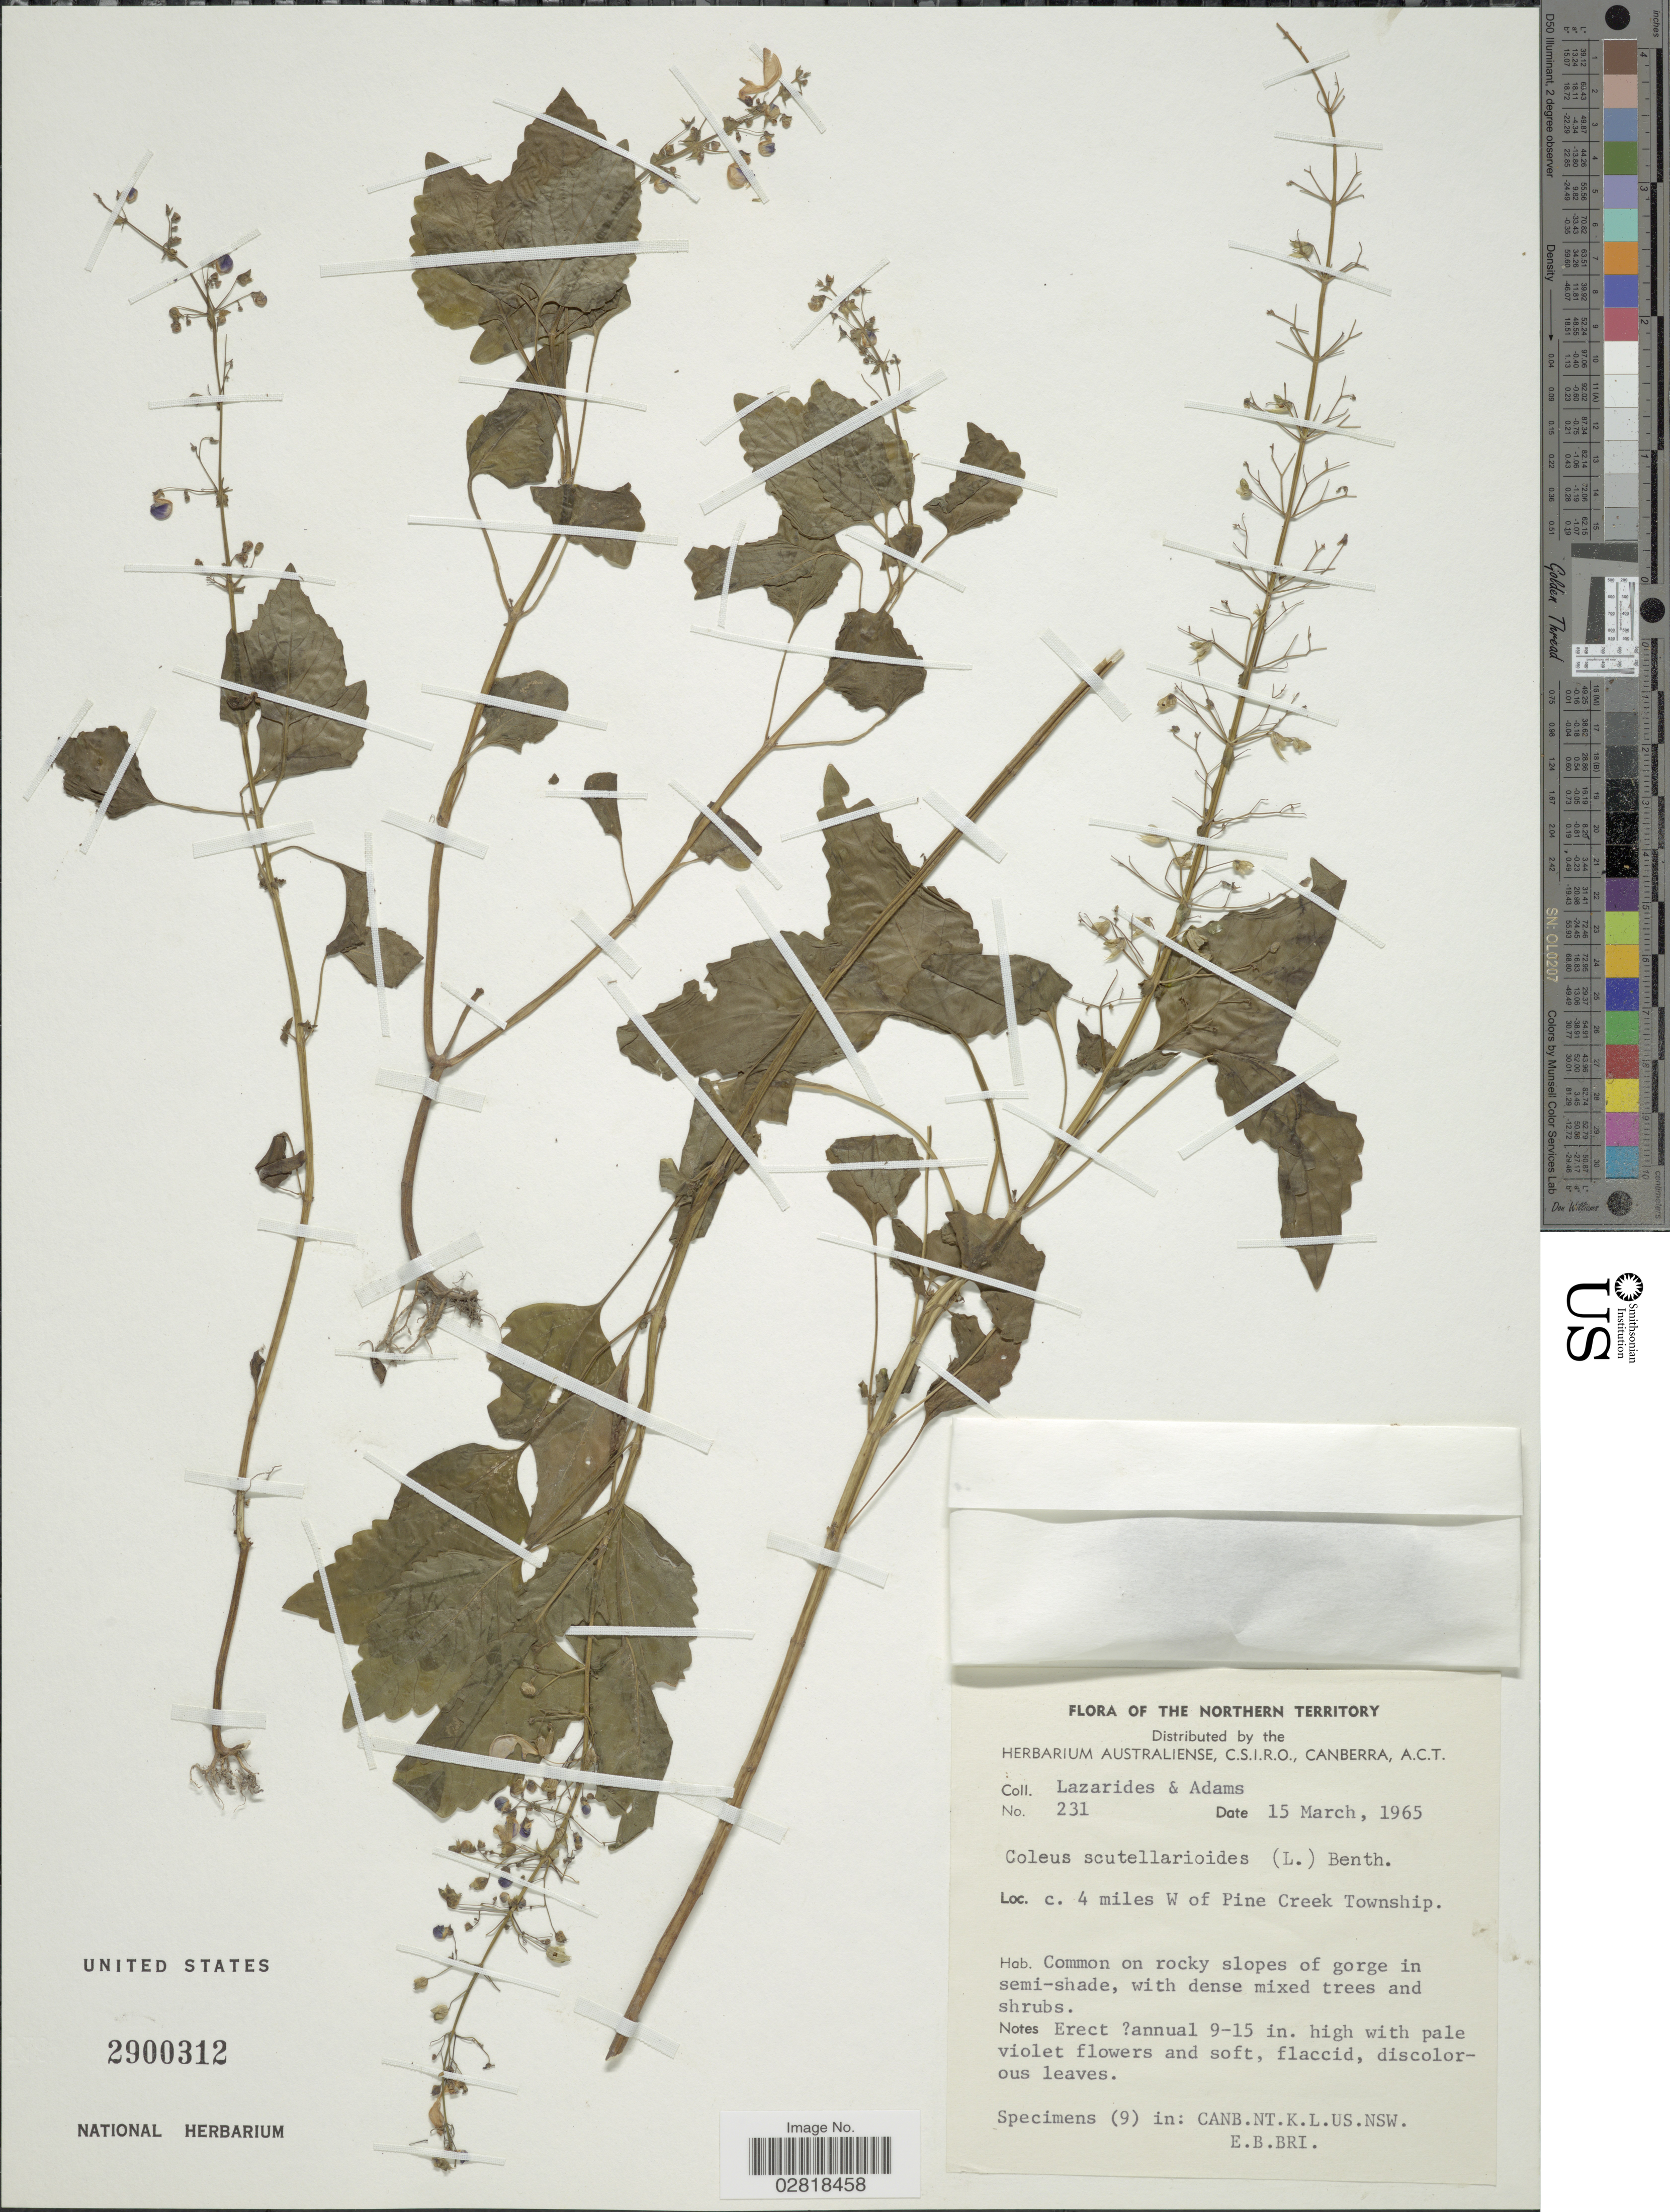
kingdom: Plantae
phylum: Tracheophyta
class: Magnoliopsida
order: Lamiales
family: Lamiaceae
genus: Plectranthus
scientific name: Plectranthus scutellarioides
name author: (L.) R. Br.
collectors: M. Lazarides & Adams, --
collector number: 231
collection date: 1965-03-15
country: Australia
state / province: Northern Territory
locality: C. 4 miles W of Pine Creek Township.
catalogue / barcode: US 2900312